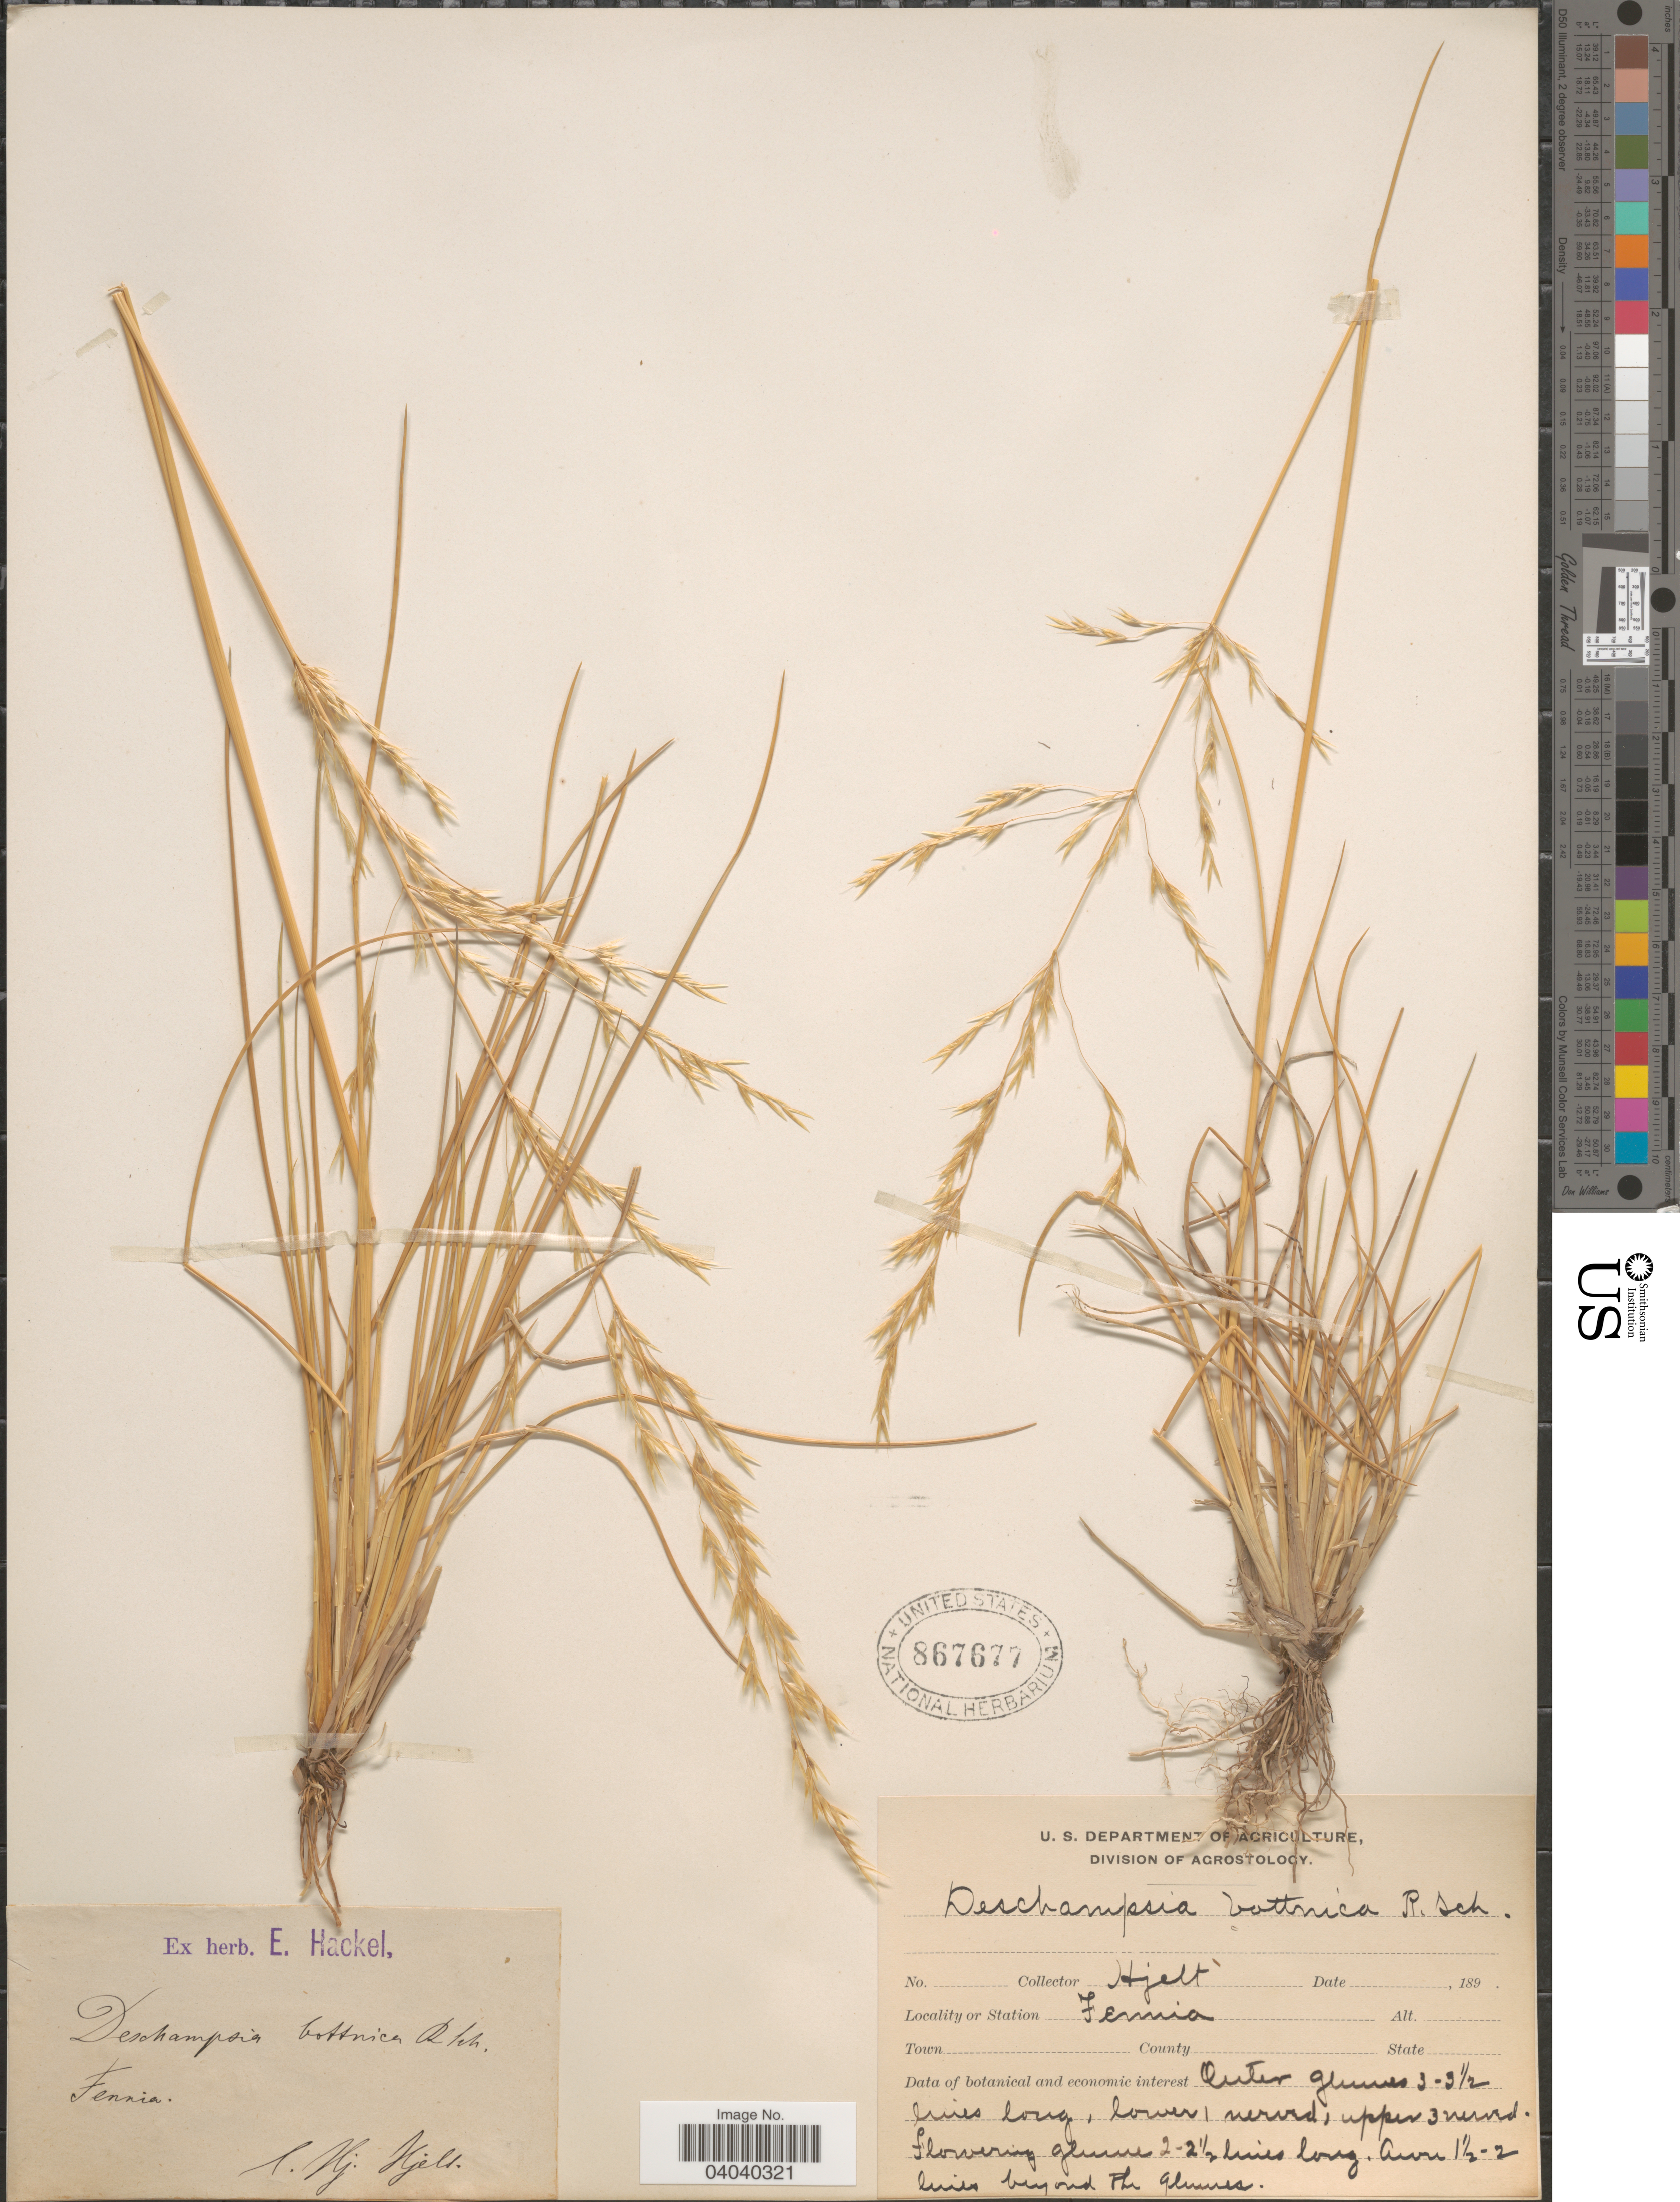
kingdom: Plantae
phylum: Tracheophyta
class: Liliopsida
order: Poales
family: Poaceae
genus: Deschampsia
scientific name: Deschampsia bottnica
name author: (Wahlenb.) Trin.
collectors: H. Hjelt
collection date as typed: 189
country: Finland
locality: Fennia.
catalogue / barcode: US 867677